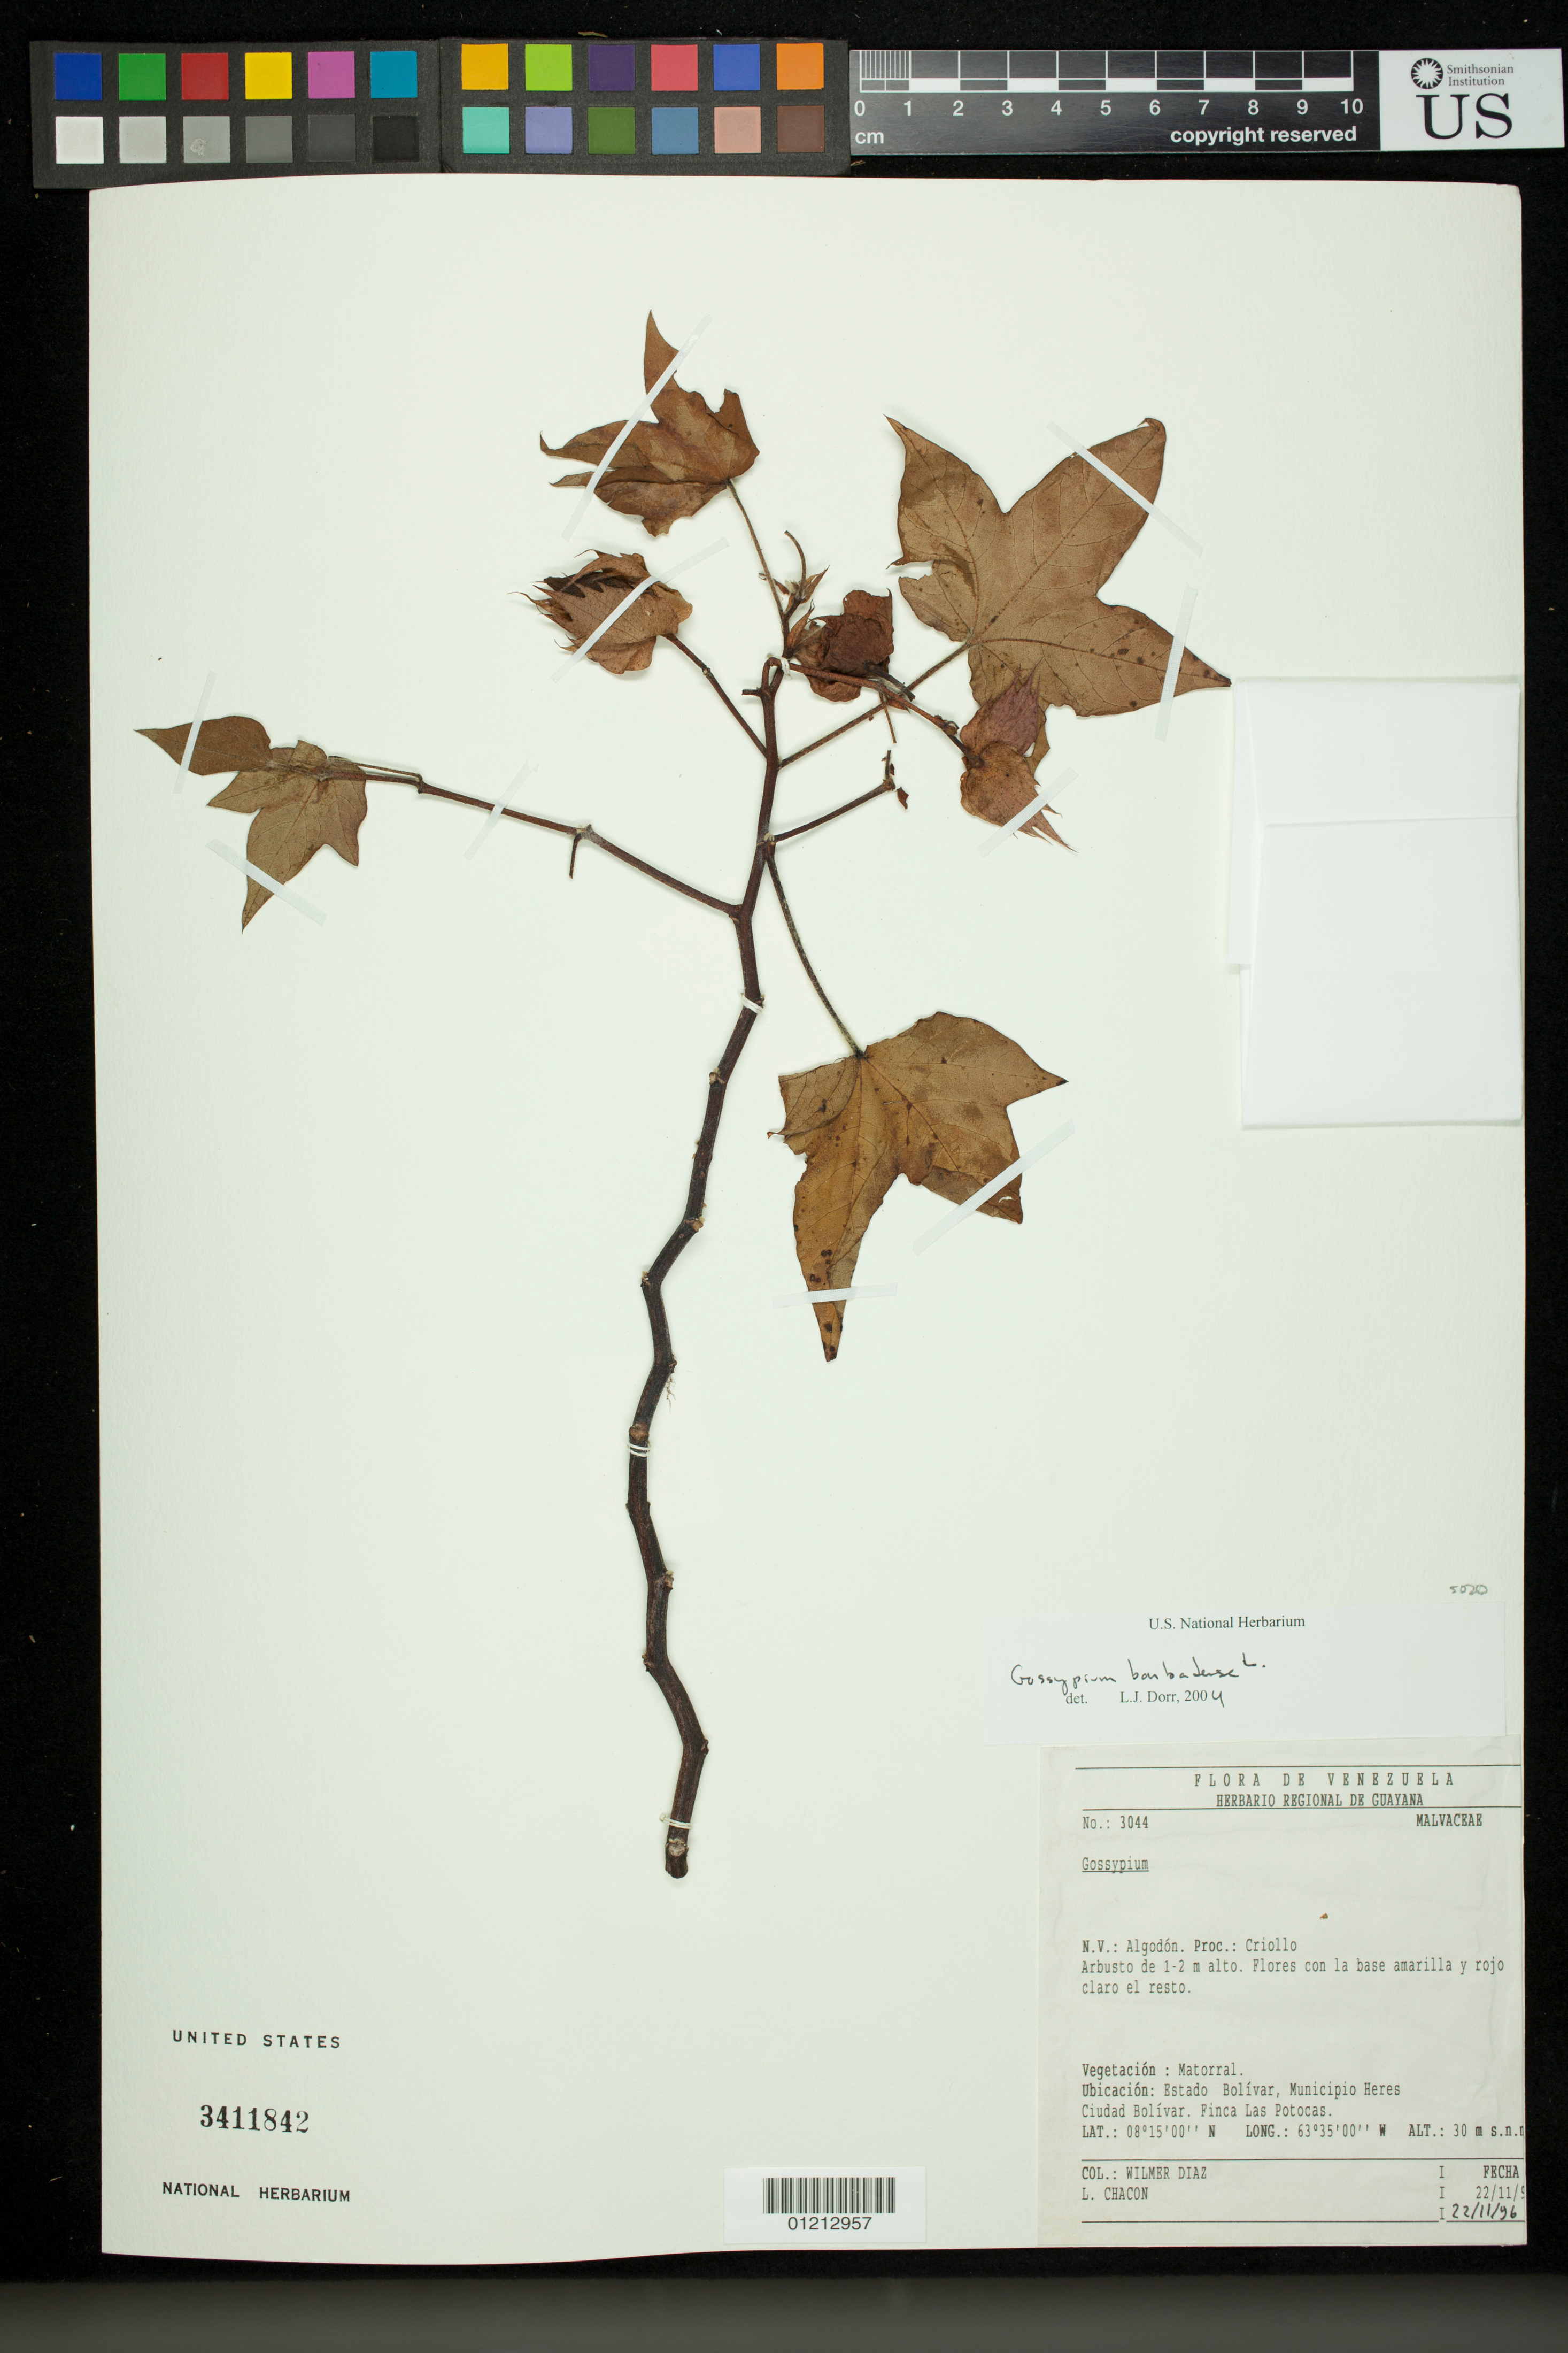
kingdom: Plantae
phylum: Tracheophyta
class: Magnoliopsida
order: Malvales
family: Malvaceae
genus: Gossypium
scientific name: Gossypium barbadense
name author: L.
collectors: W. Díaz P. & L. Chacon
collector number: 3044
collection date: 1996-11-22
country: Venezuela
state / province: Bolivar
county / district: Heres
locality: Ciudad Bolivar. Finca Las Potocas. N.V.: Algodon. Proc.: Criollo.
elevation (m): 30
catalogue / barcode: US 3411842